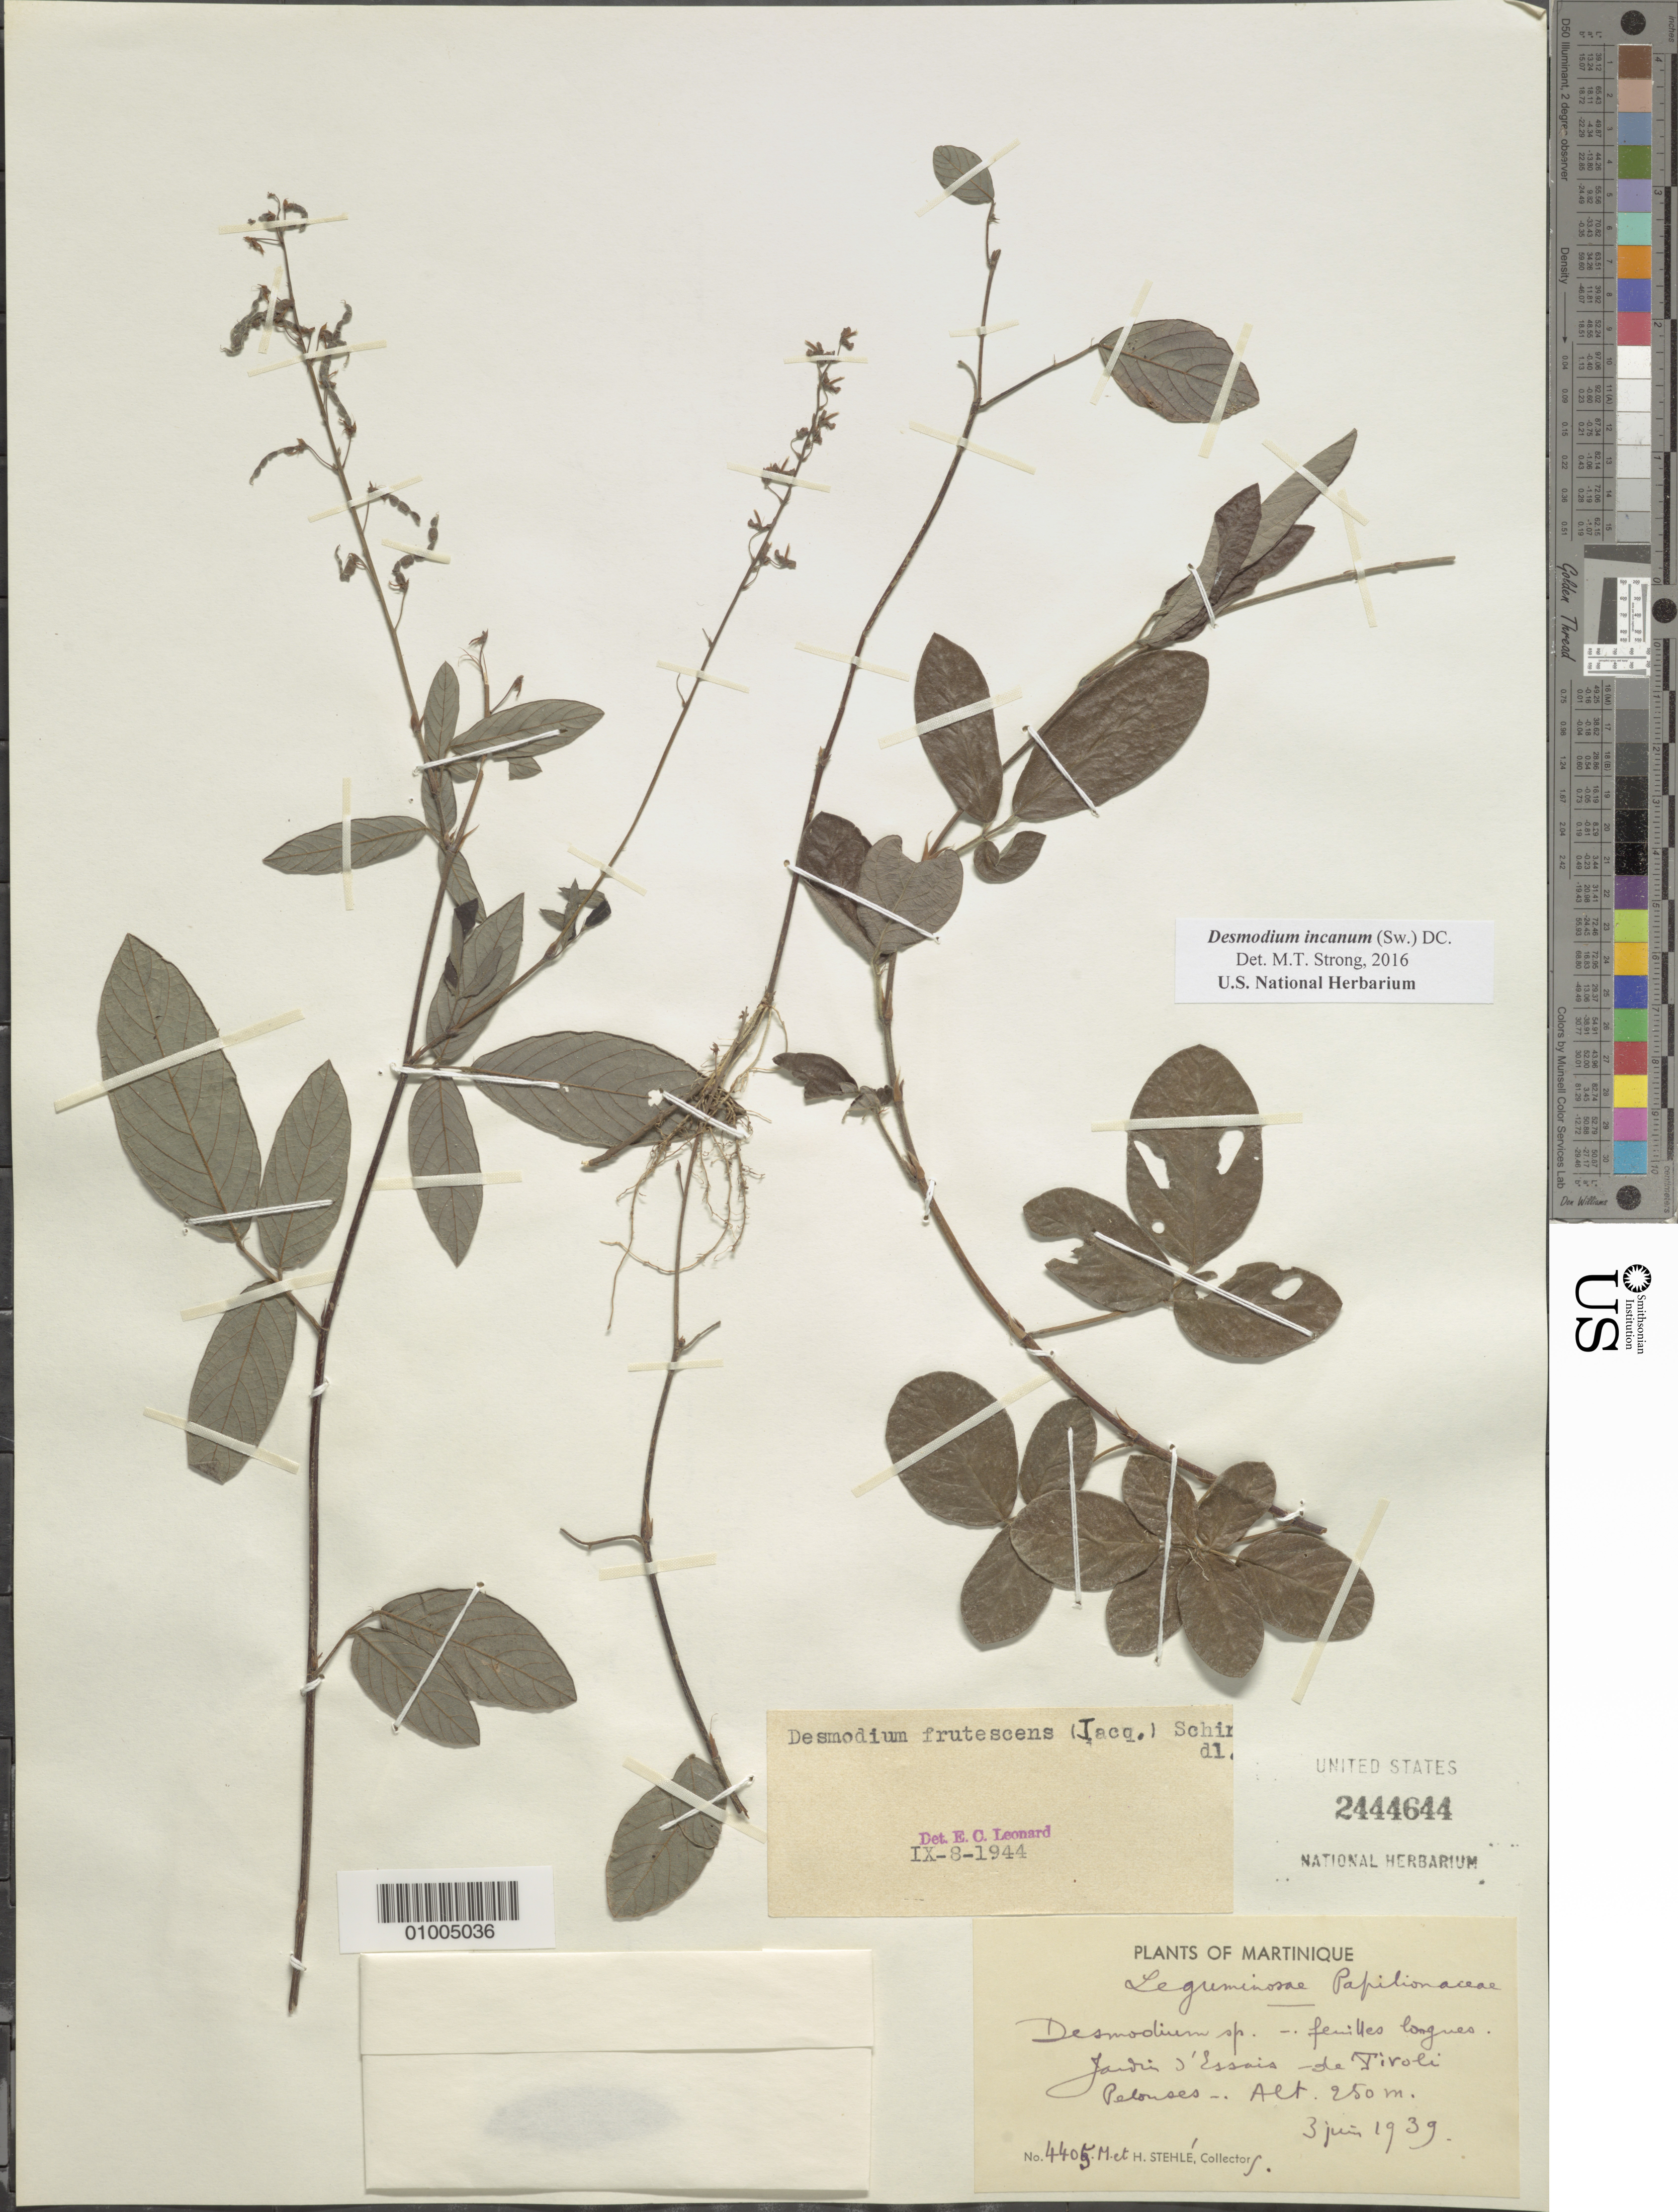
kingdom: Plantae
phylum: Tracheophyta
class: Magnoliopsida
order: Fabales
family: Fabaceae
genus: Desmodium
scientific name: Desmodium incanum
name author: (Sw.) DC.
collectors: H. Stehlé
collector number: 4405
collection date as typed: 03 Jul 1939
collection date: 1939-07-03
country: Martinique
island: Martinique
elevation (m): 250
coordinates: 0 N, 0 E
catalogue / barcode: US 2444644